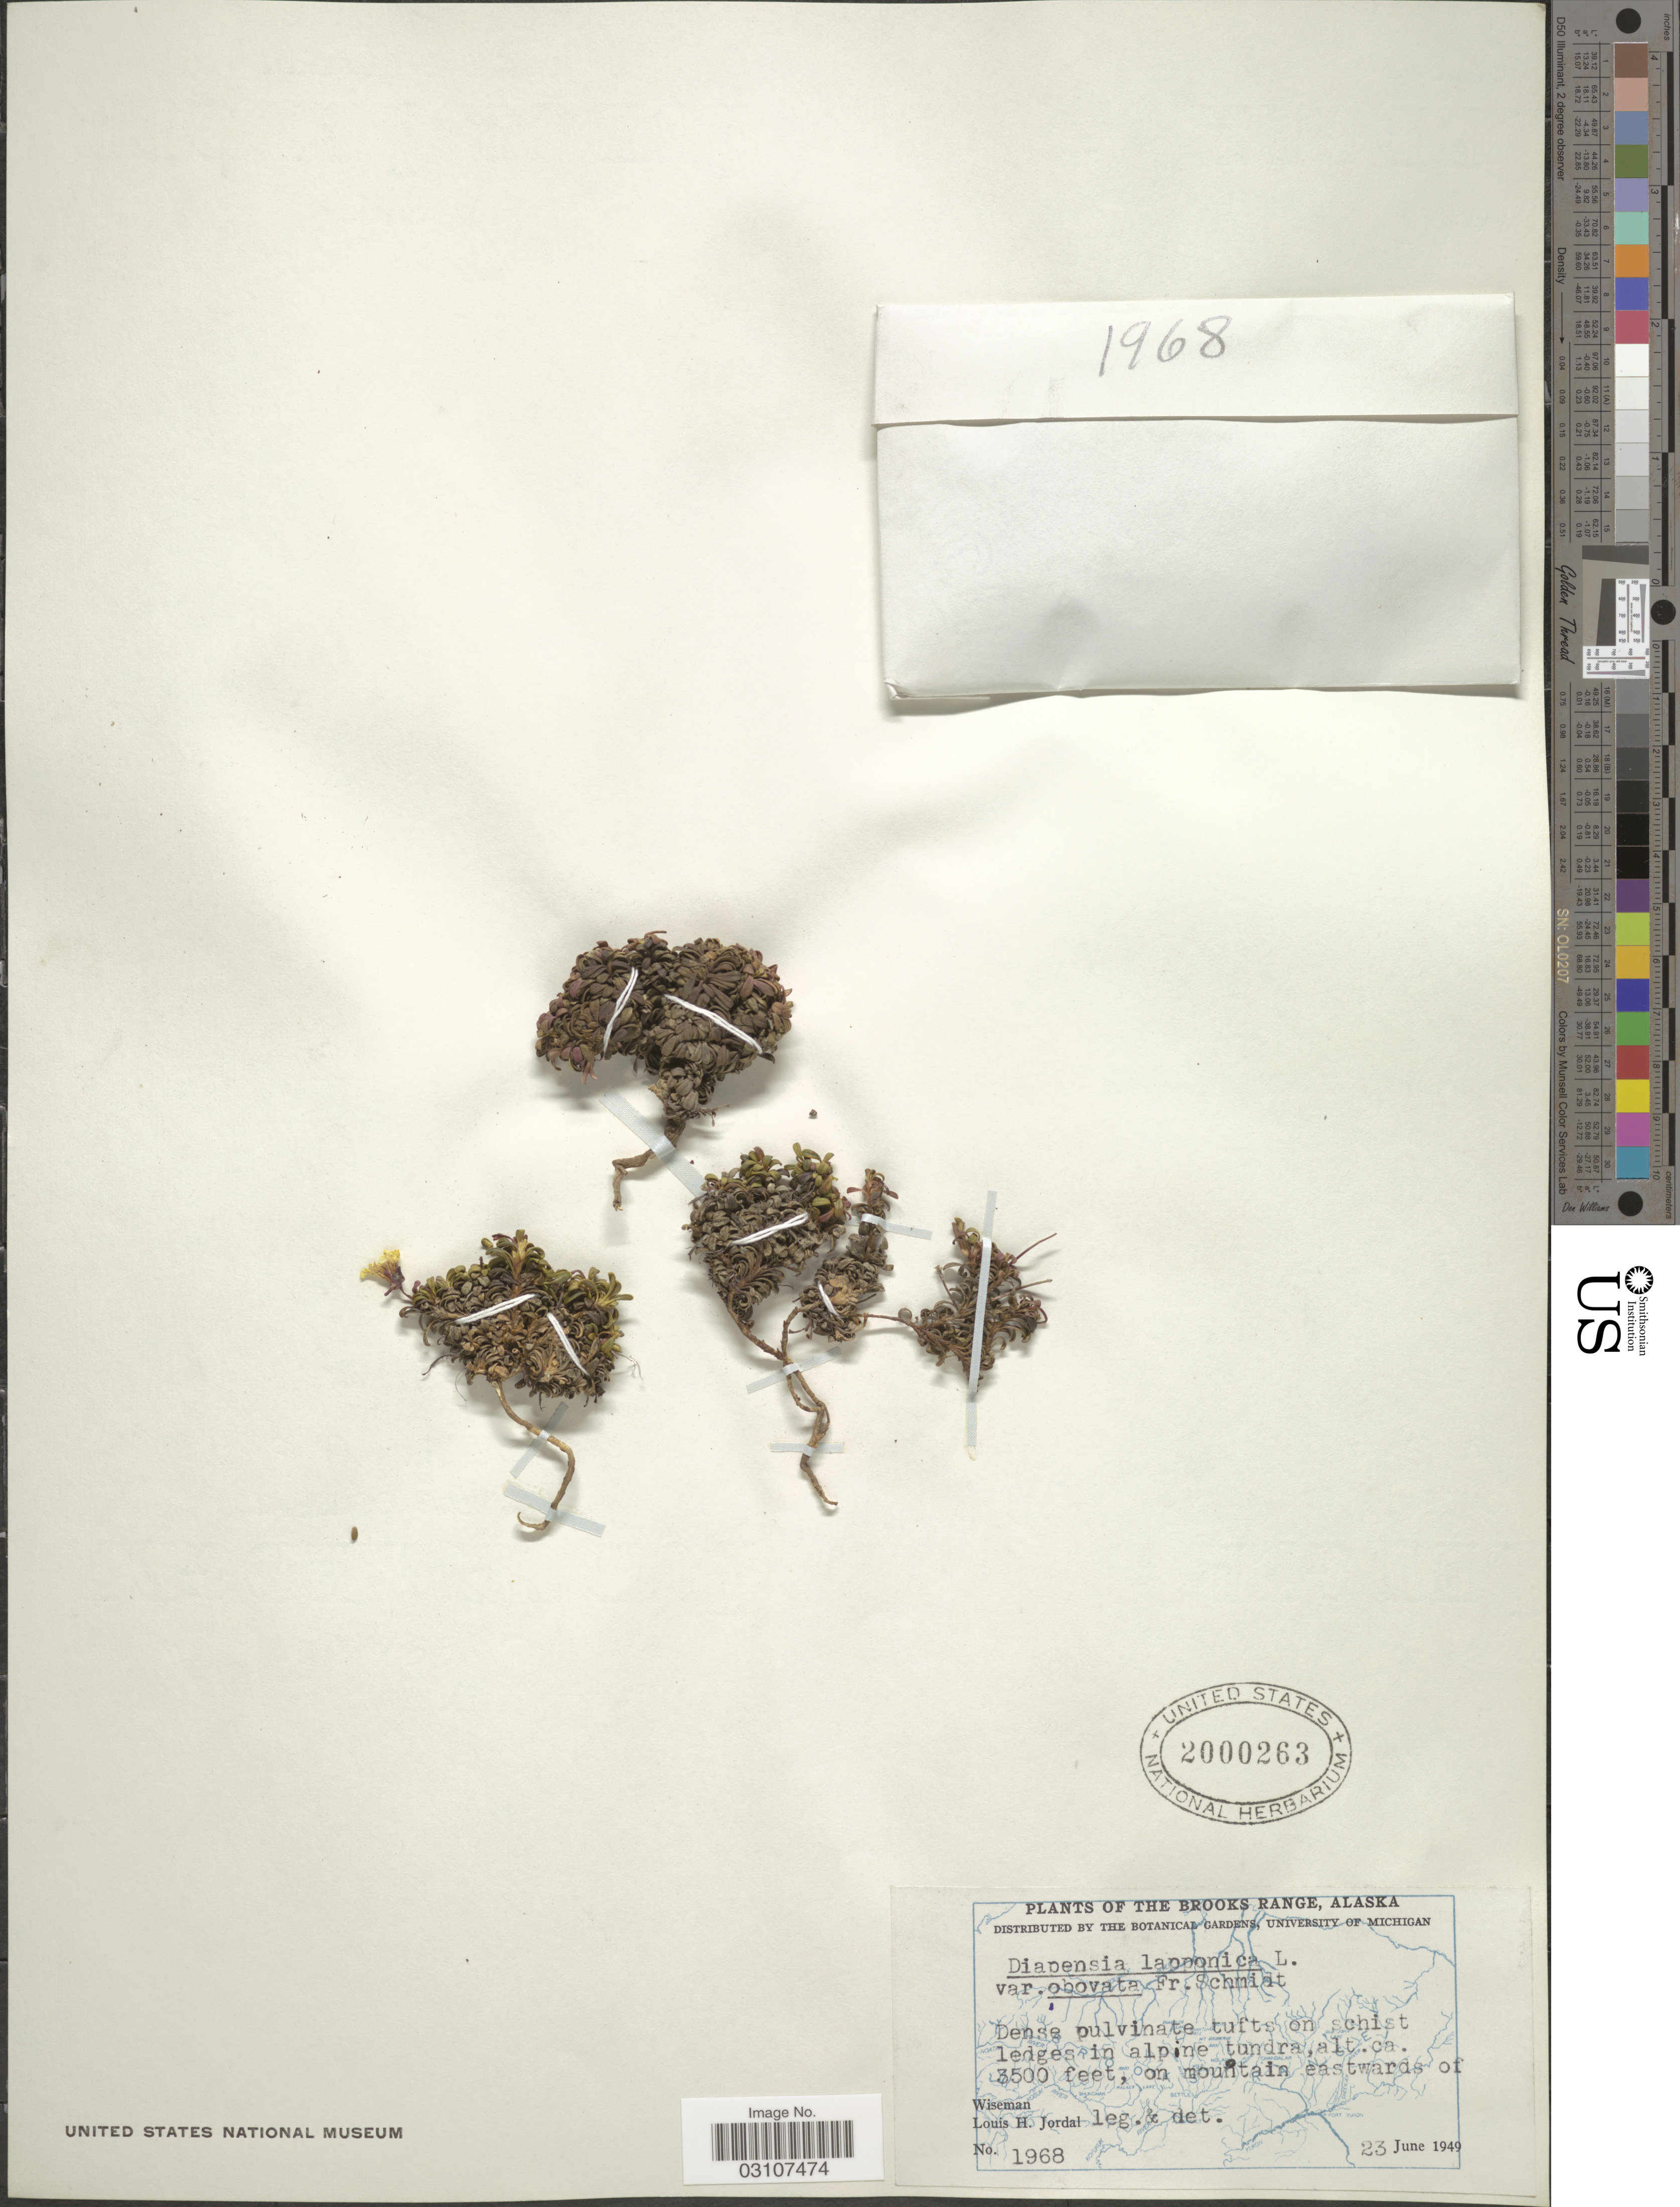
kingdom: Plantae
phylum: Tracheophyta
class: Magnoliopsida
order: Ericales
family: Diapensiaceae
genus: Diapensia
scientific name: Diapensia lapponica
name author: L.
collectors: L. Jordal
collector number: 1968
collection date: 1949-06-23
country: United States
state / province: Alaska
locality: The Brooks Range. On mountain eastwards of Wiseman.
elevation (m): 1067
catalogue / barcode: US 2000263